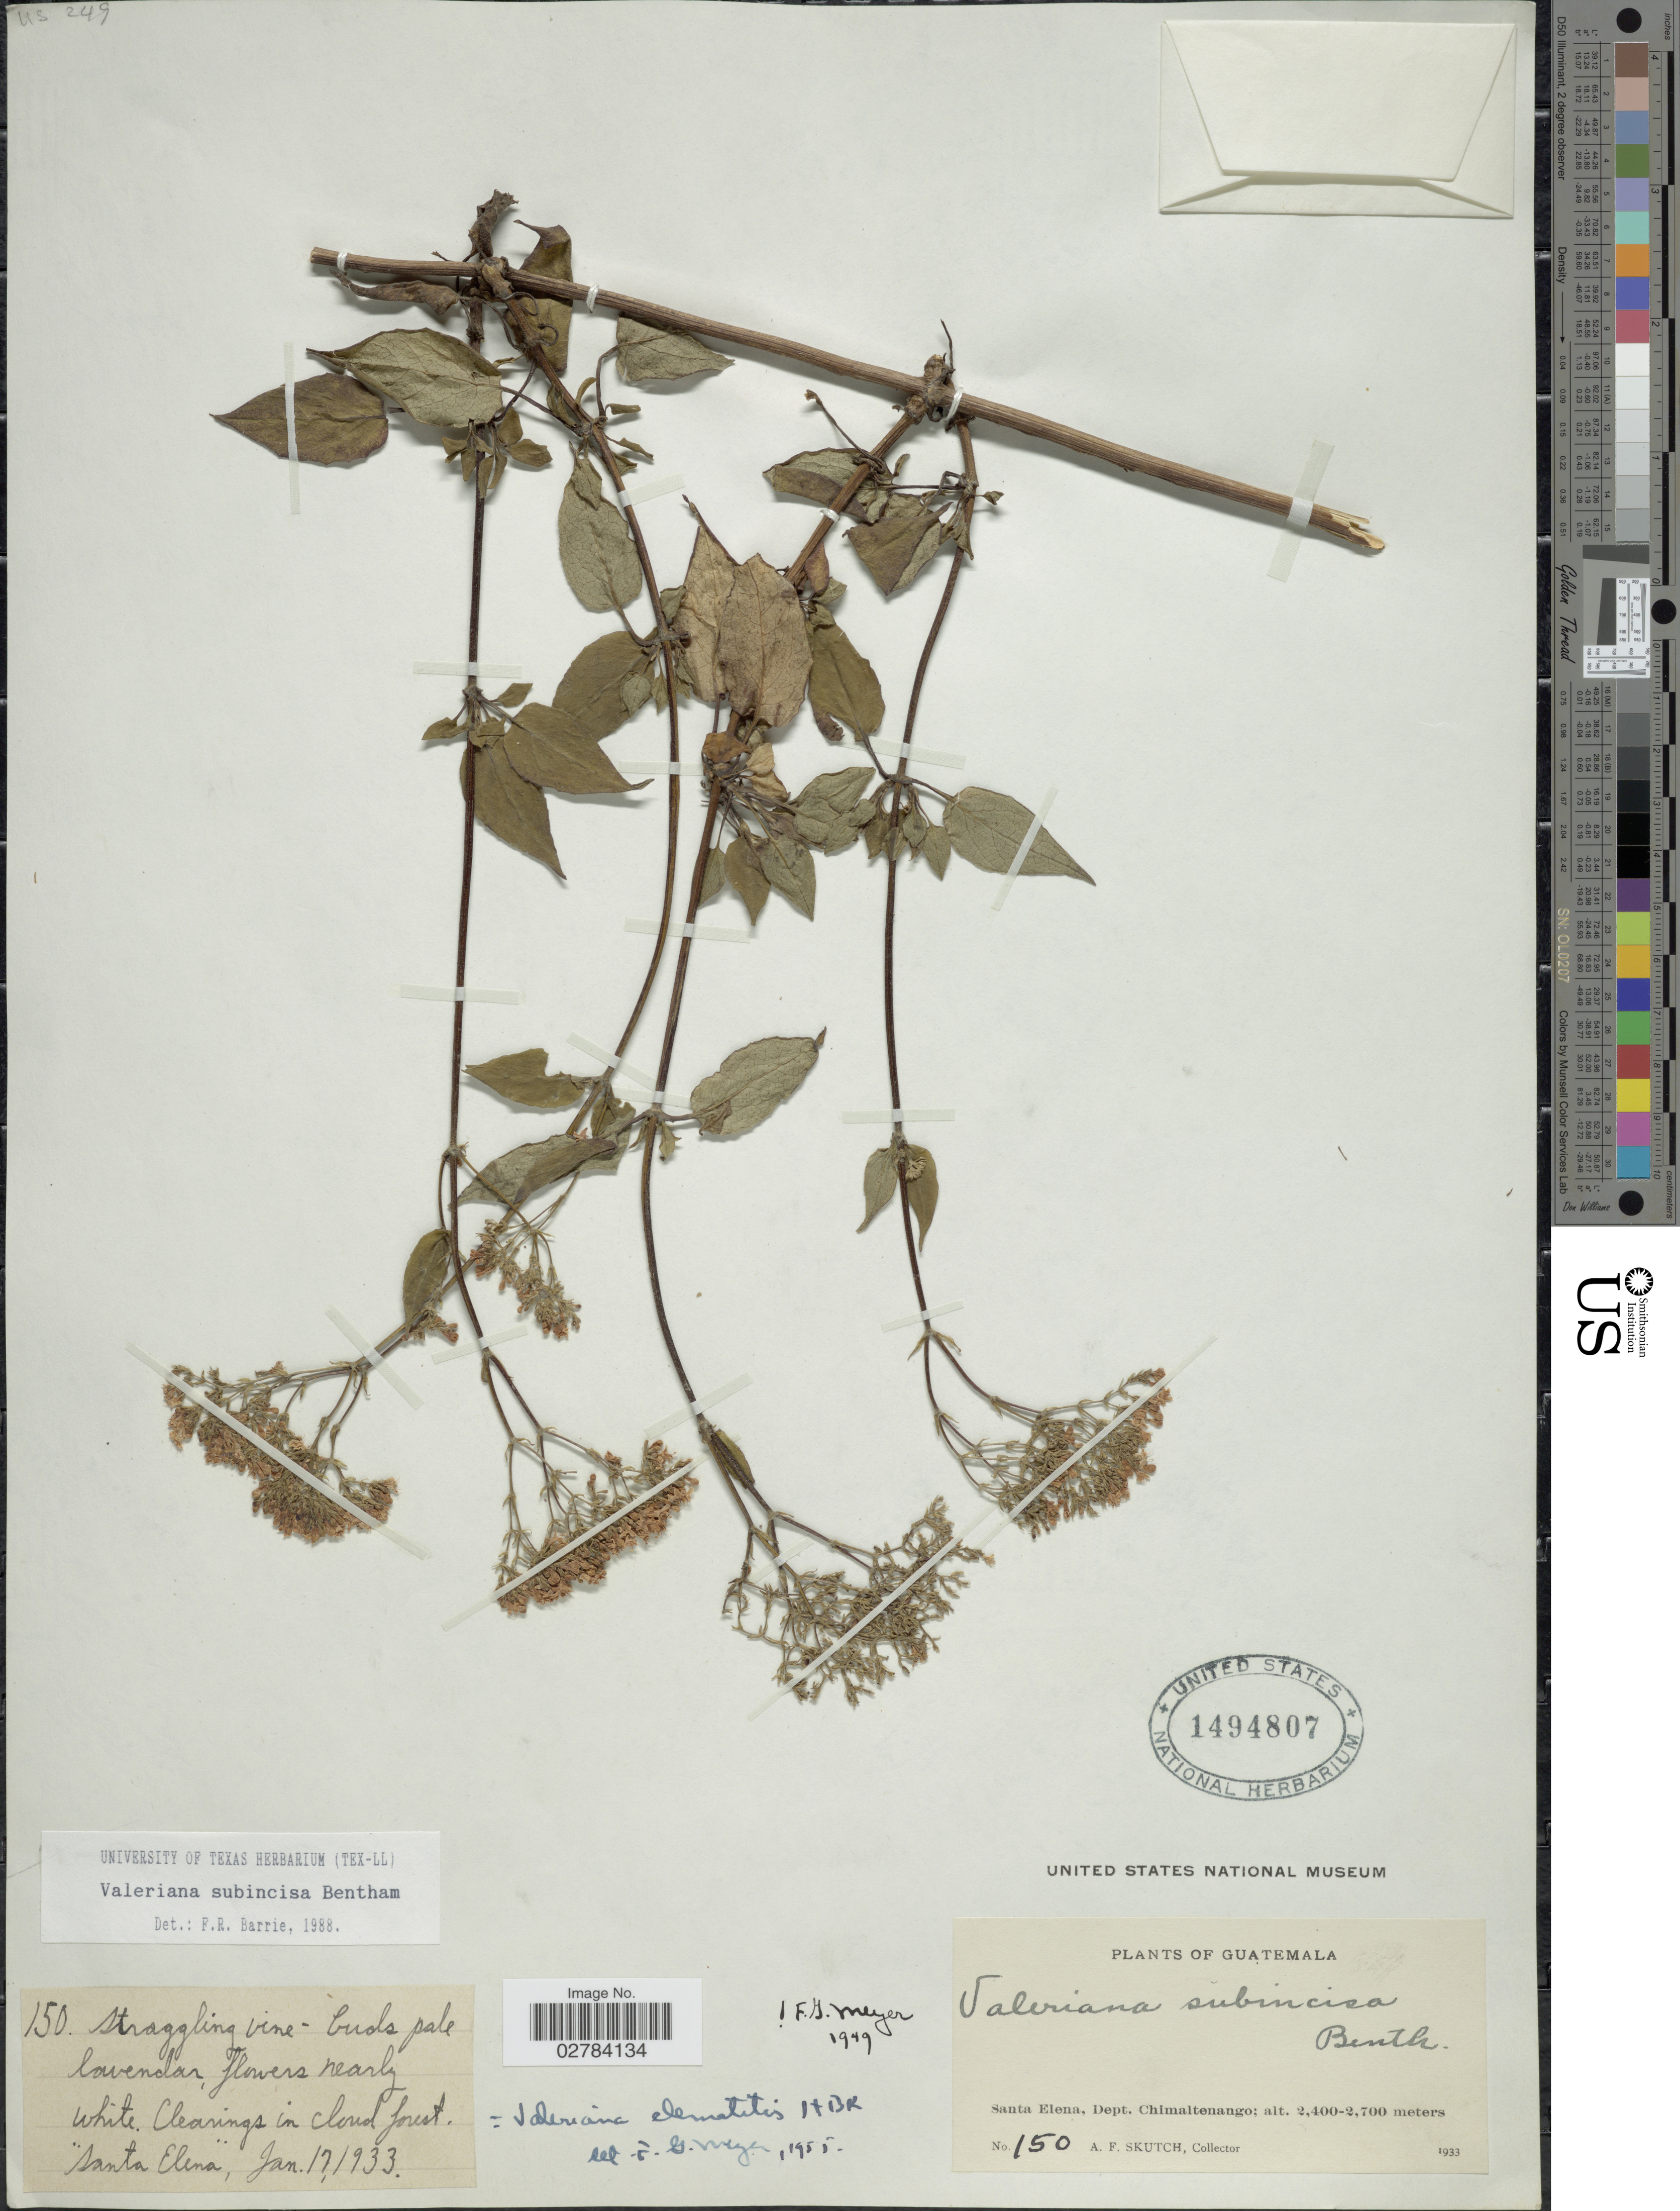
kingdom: Plantae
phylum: Tracheophyta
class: Magnoliopsida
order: Dipsacales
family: Caprifoliaceae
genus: Valeriana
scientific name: Valeriana subincisa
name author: Benth.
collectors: A. F. Skutch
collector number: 150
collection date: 1933-01-17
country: Guatemala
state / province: Chimaltenango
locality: Santa Elena, Dept. Chimaltenango.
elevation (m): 2400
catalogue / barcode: US 1494807